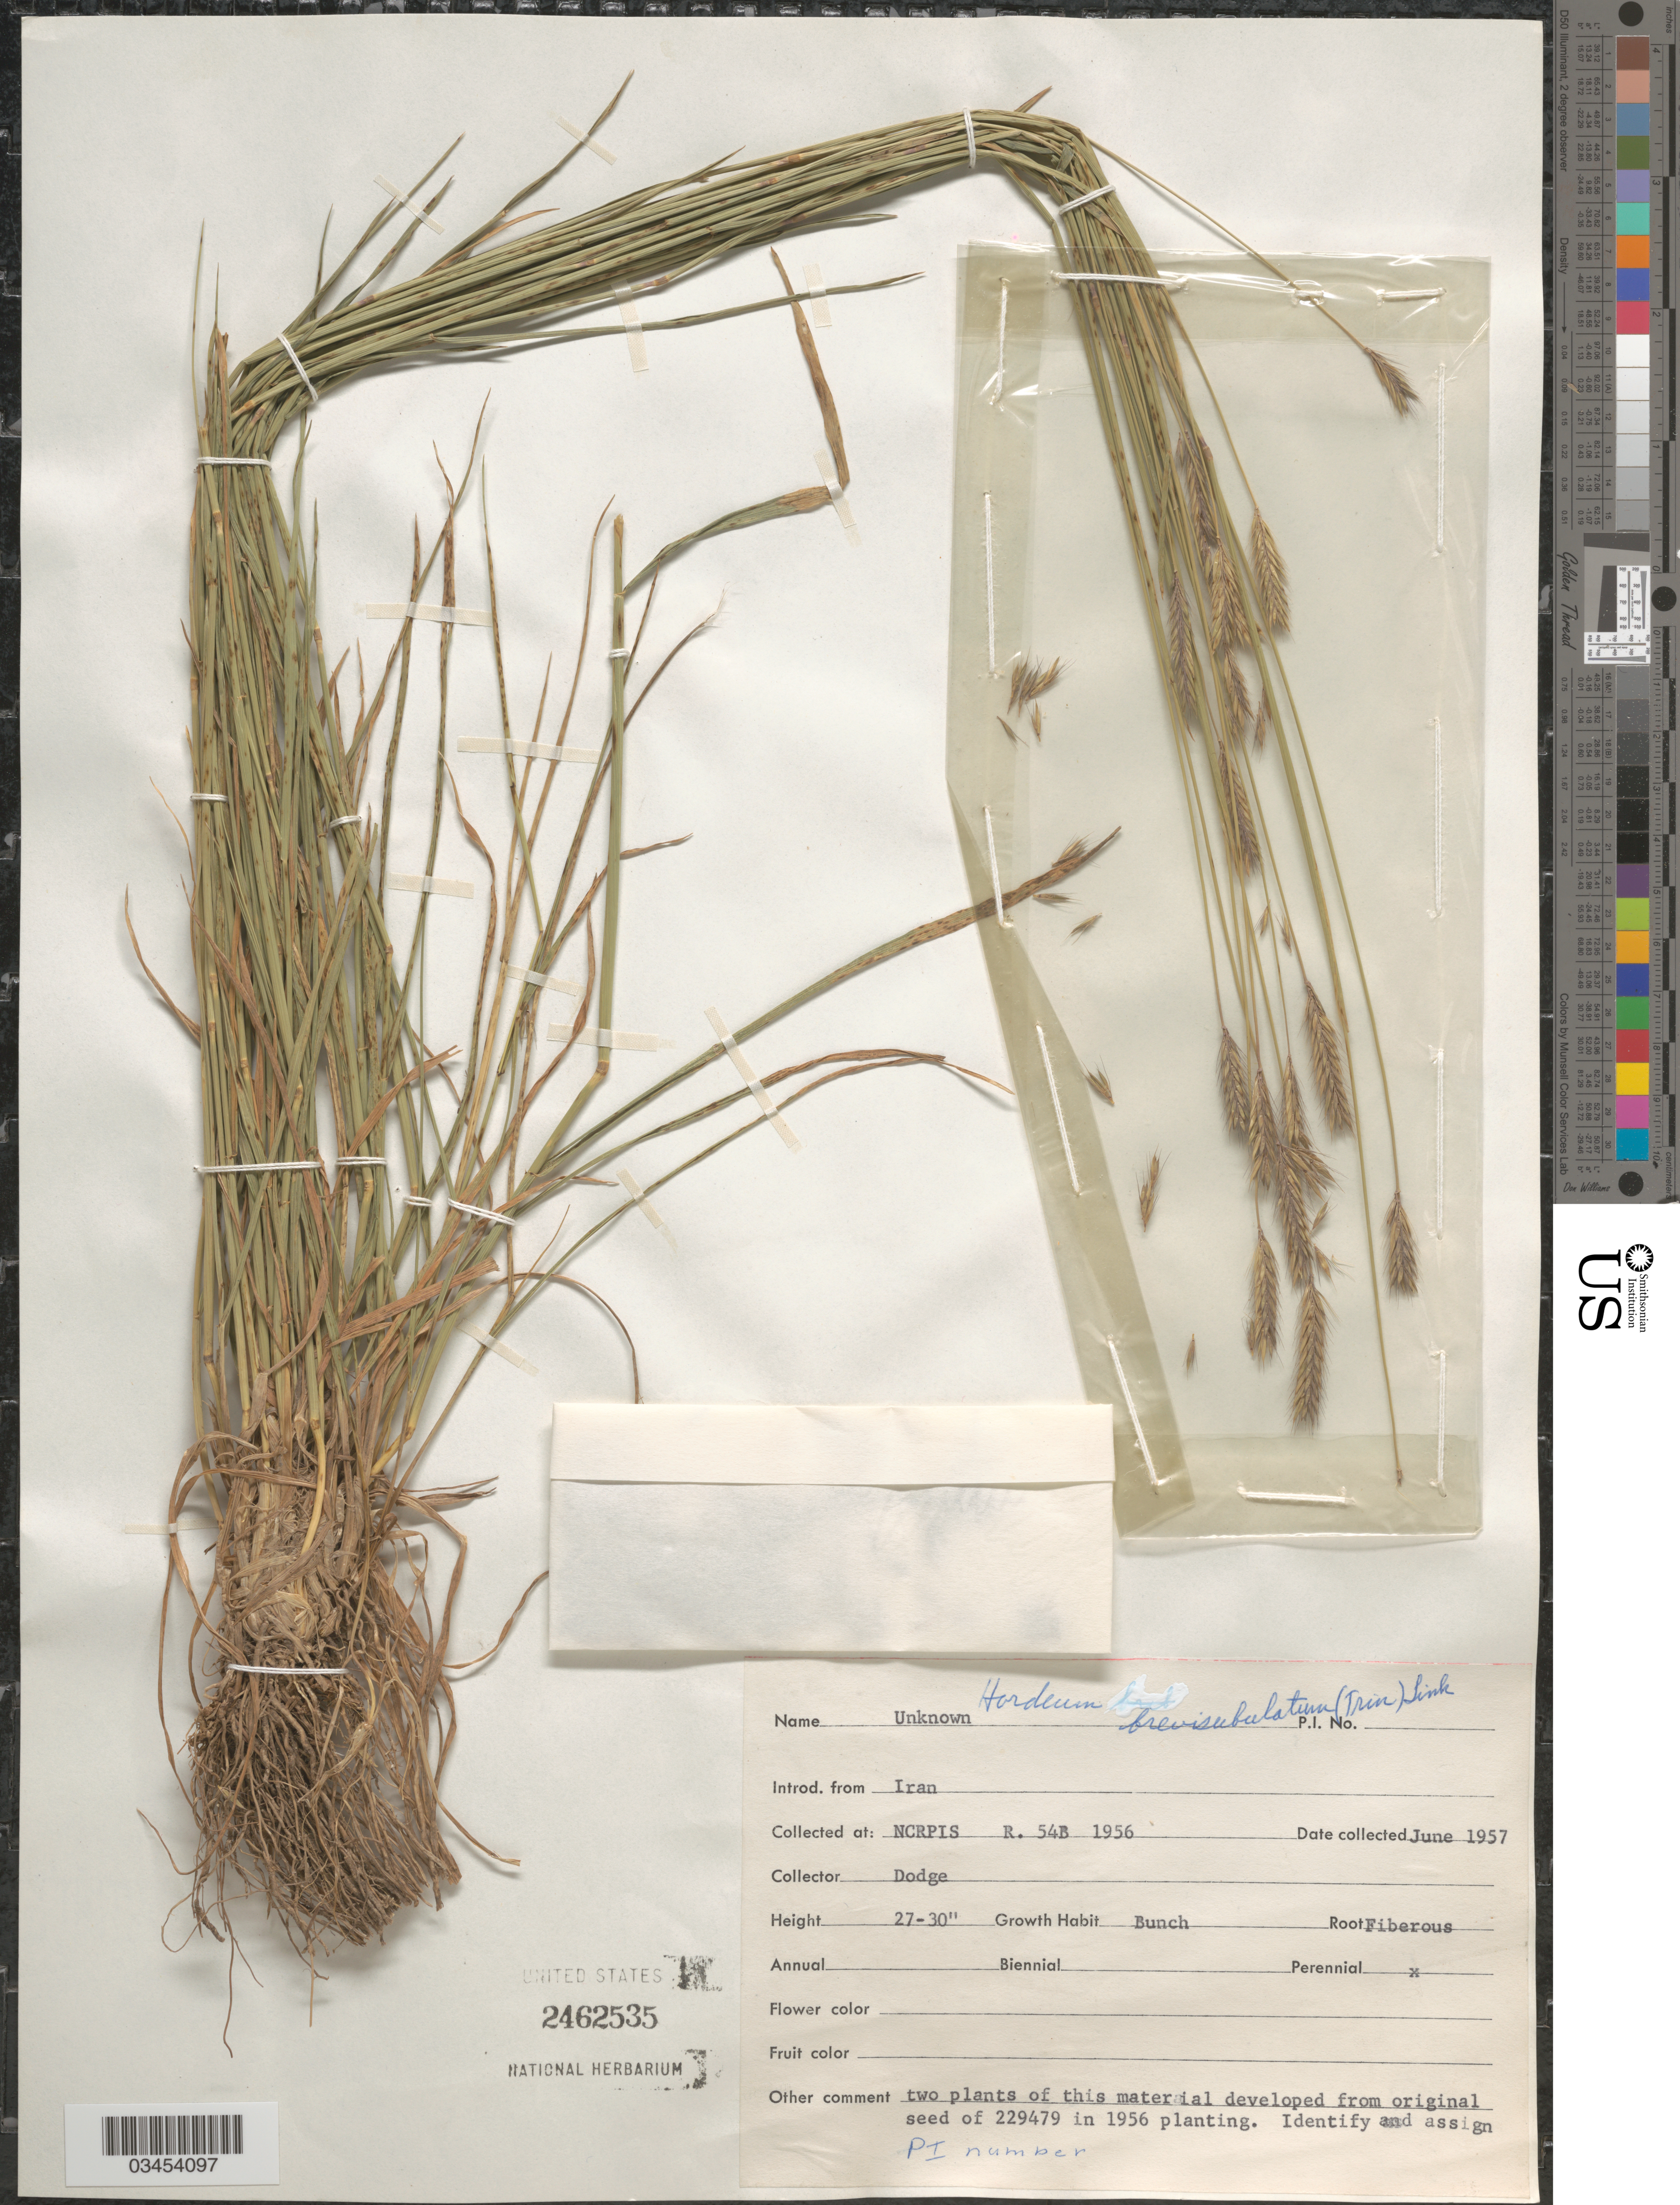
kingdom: Plantae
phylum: Tracheophyta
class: Liliopsida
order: Poales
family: Poaceae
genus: Hordeum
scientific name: Hordeum brevisubulatum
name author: (Trin.) Link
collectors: -. Dodge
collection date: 1957-06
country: United States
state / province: Iowa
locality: NCRPIS R. 54B 1956.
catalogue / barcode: US 2462535